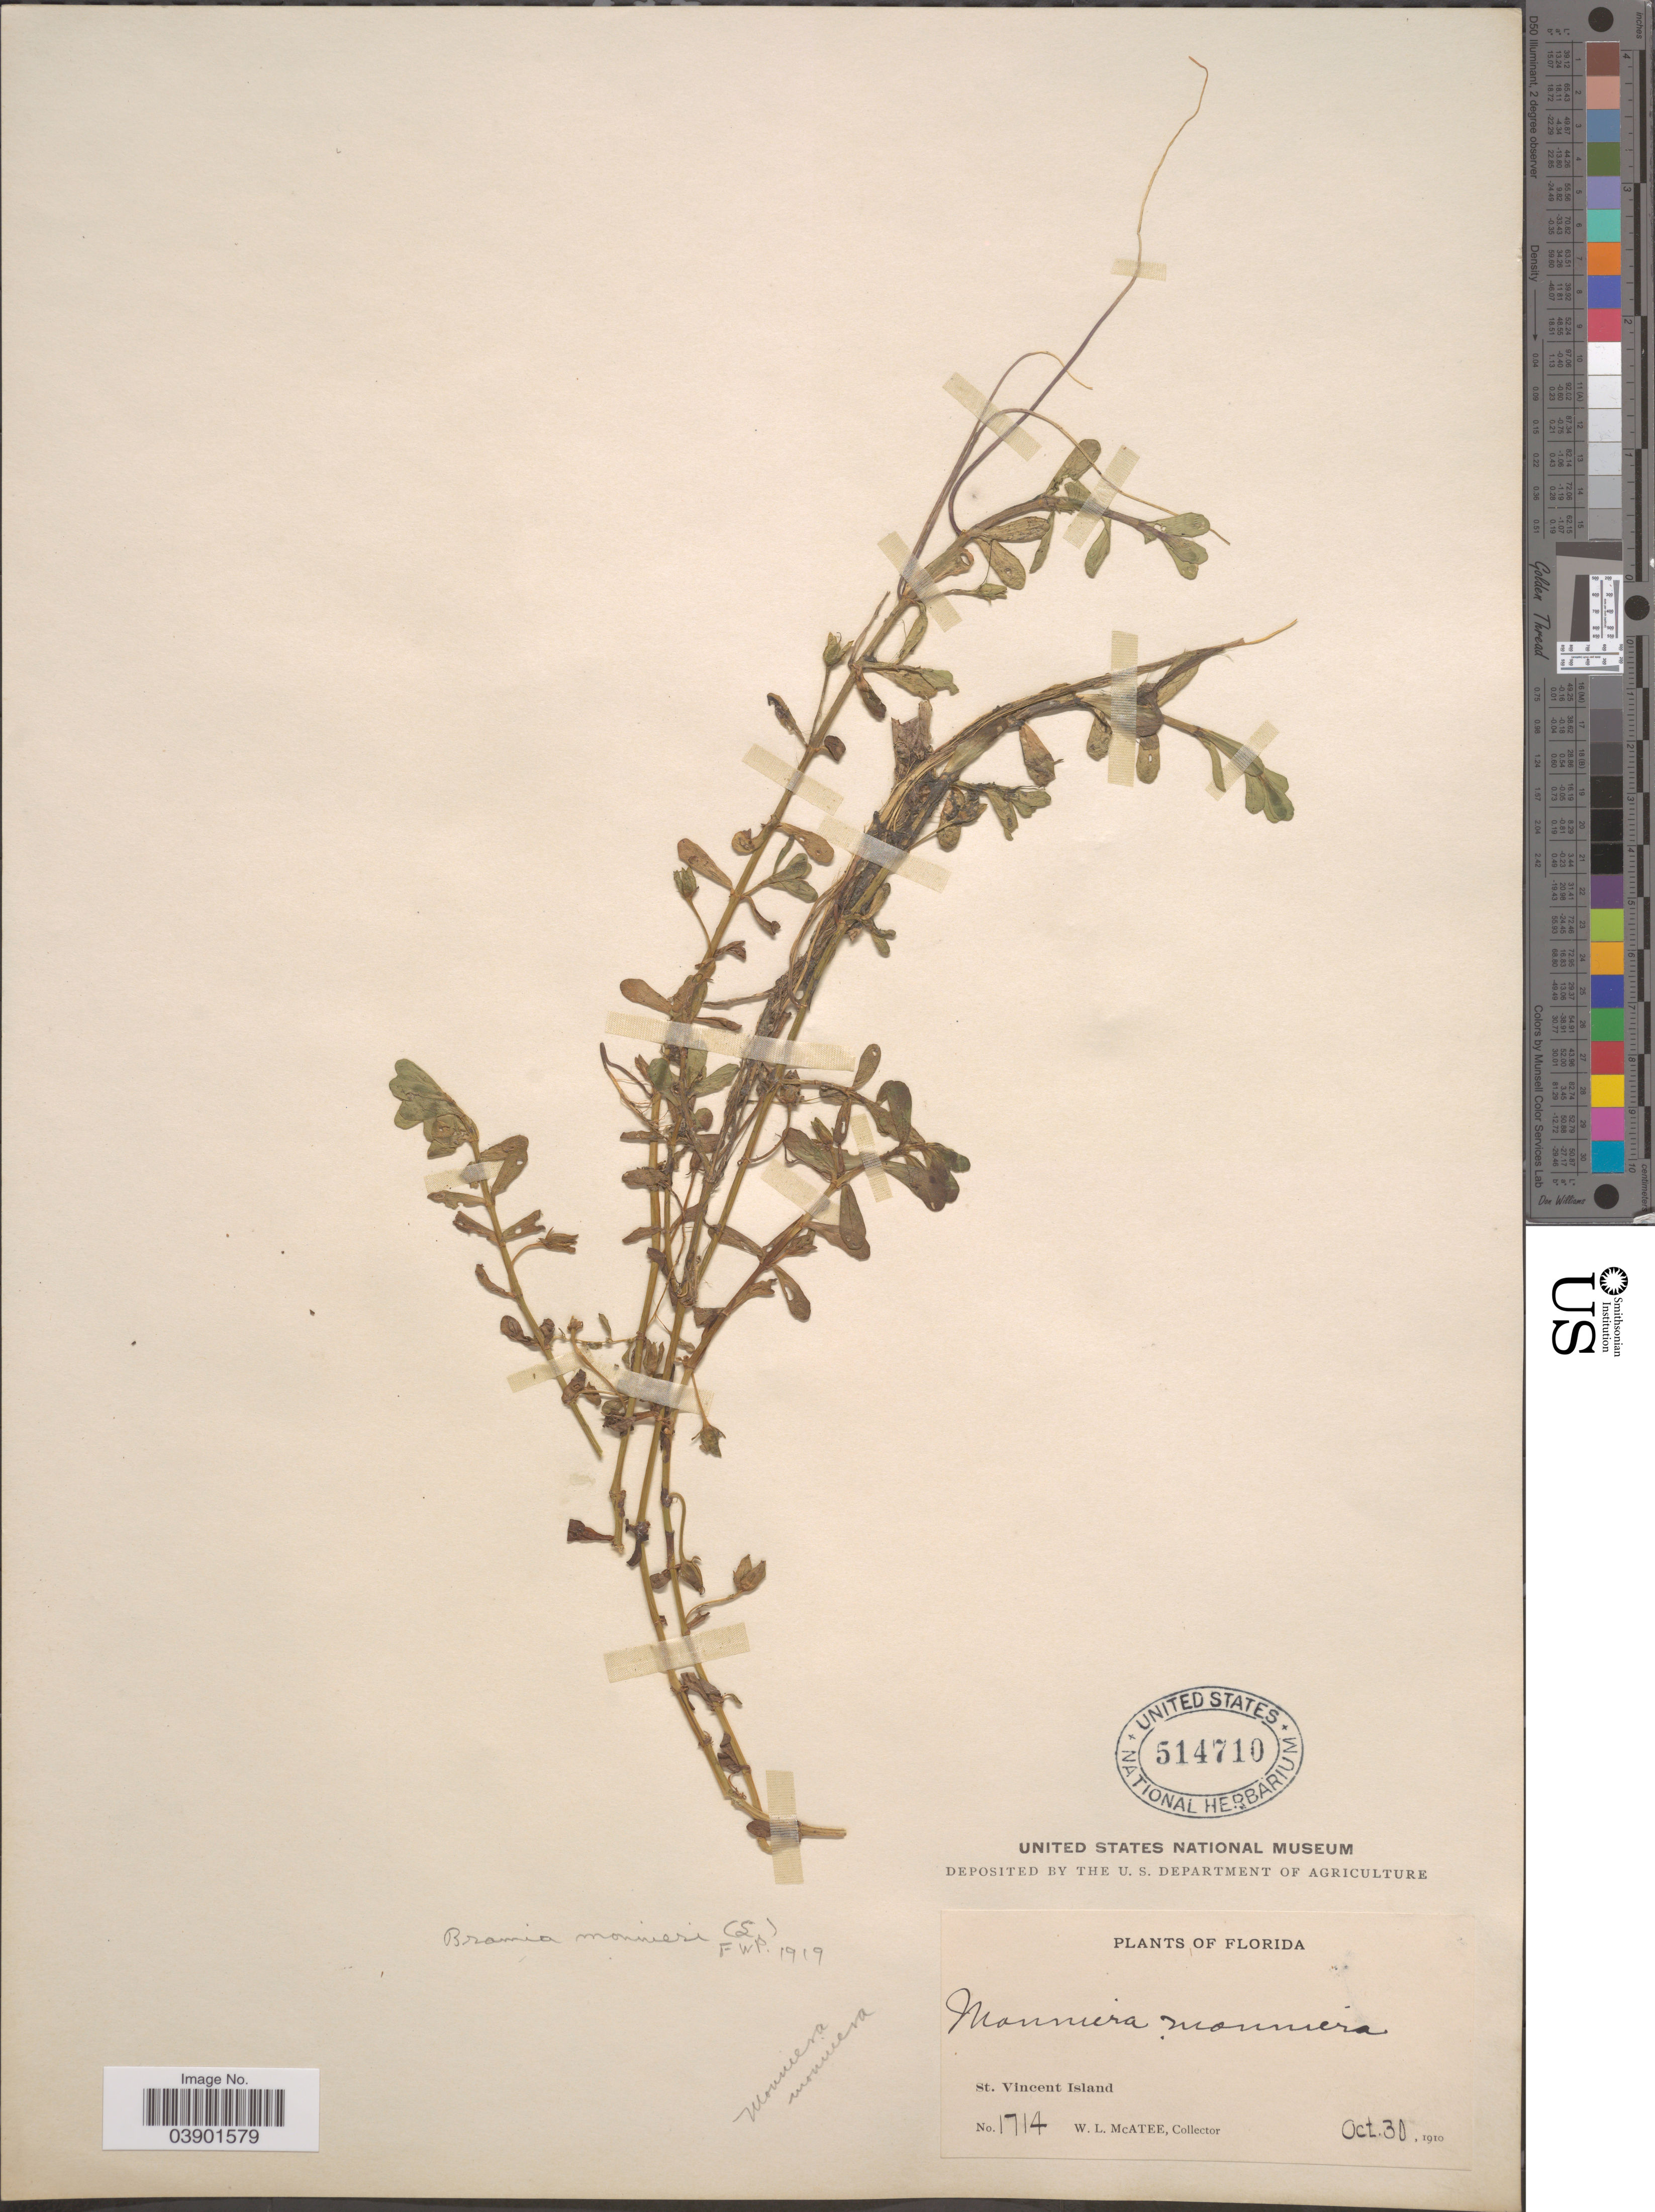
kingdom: Plantae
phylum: Tracheophyta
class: Magnoliopsida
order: Lamiales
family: Plantaginaceae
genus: Bacopa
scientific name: Bacopa monnieri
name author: (L.) Pennell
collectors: W. McAtee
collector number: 1714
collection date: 1910-10-30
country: United States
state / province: Florida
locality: St. Vincent Island.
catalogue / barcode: US 514710